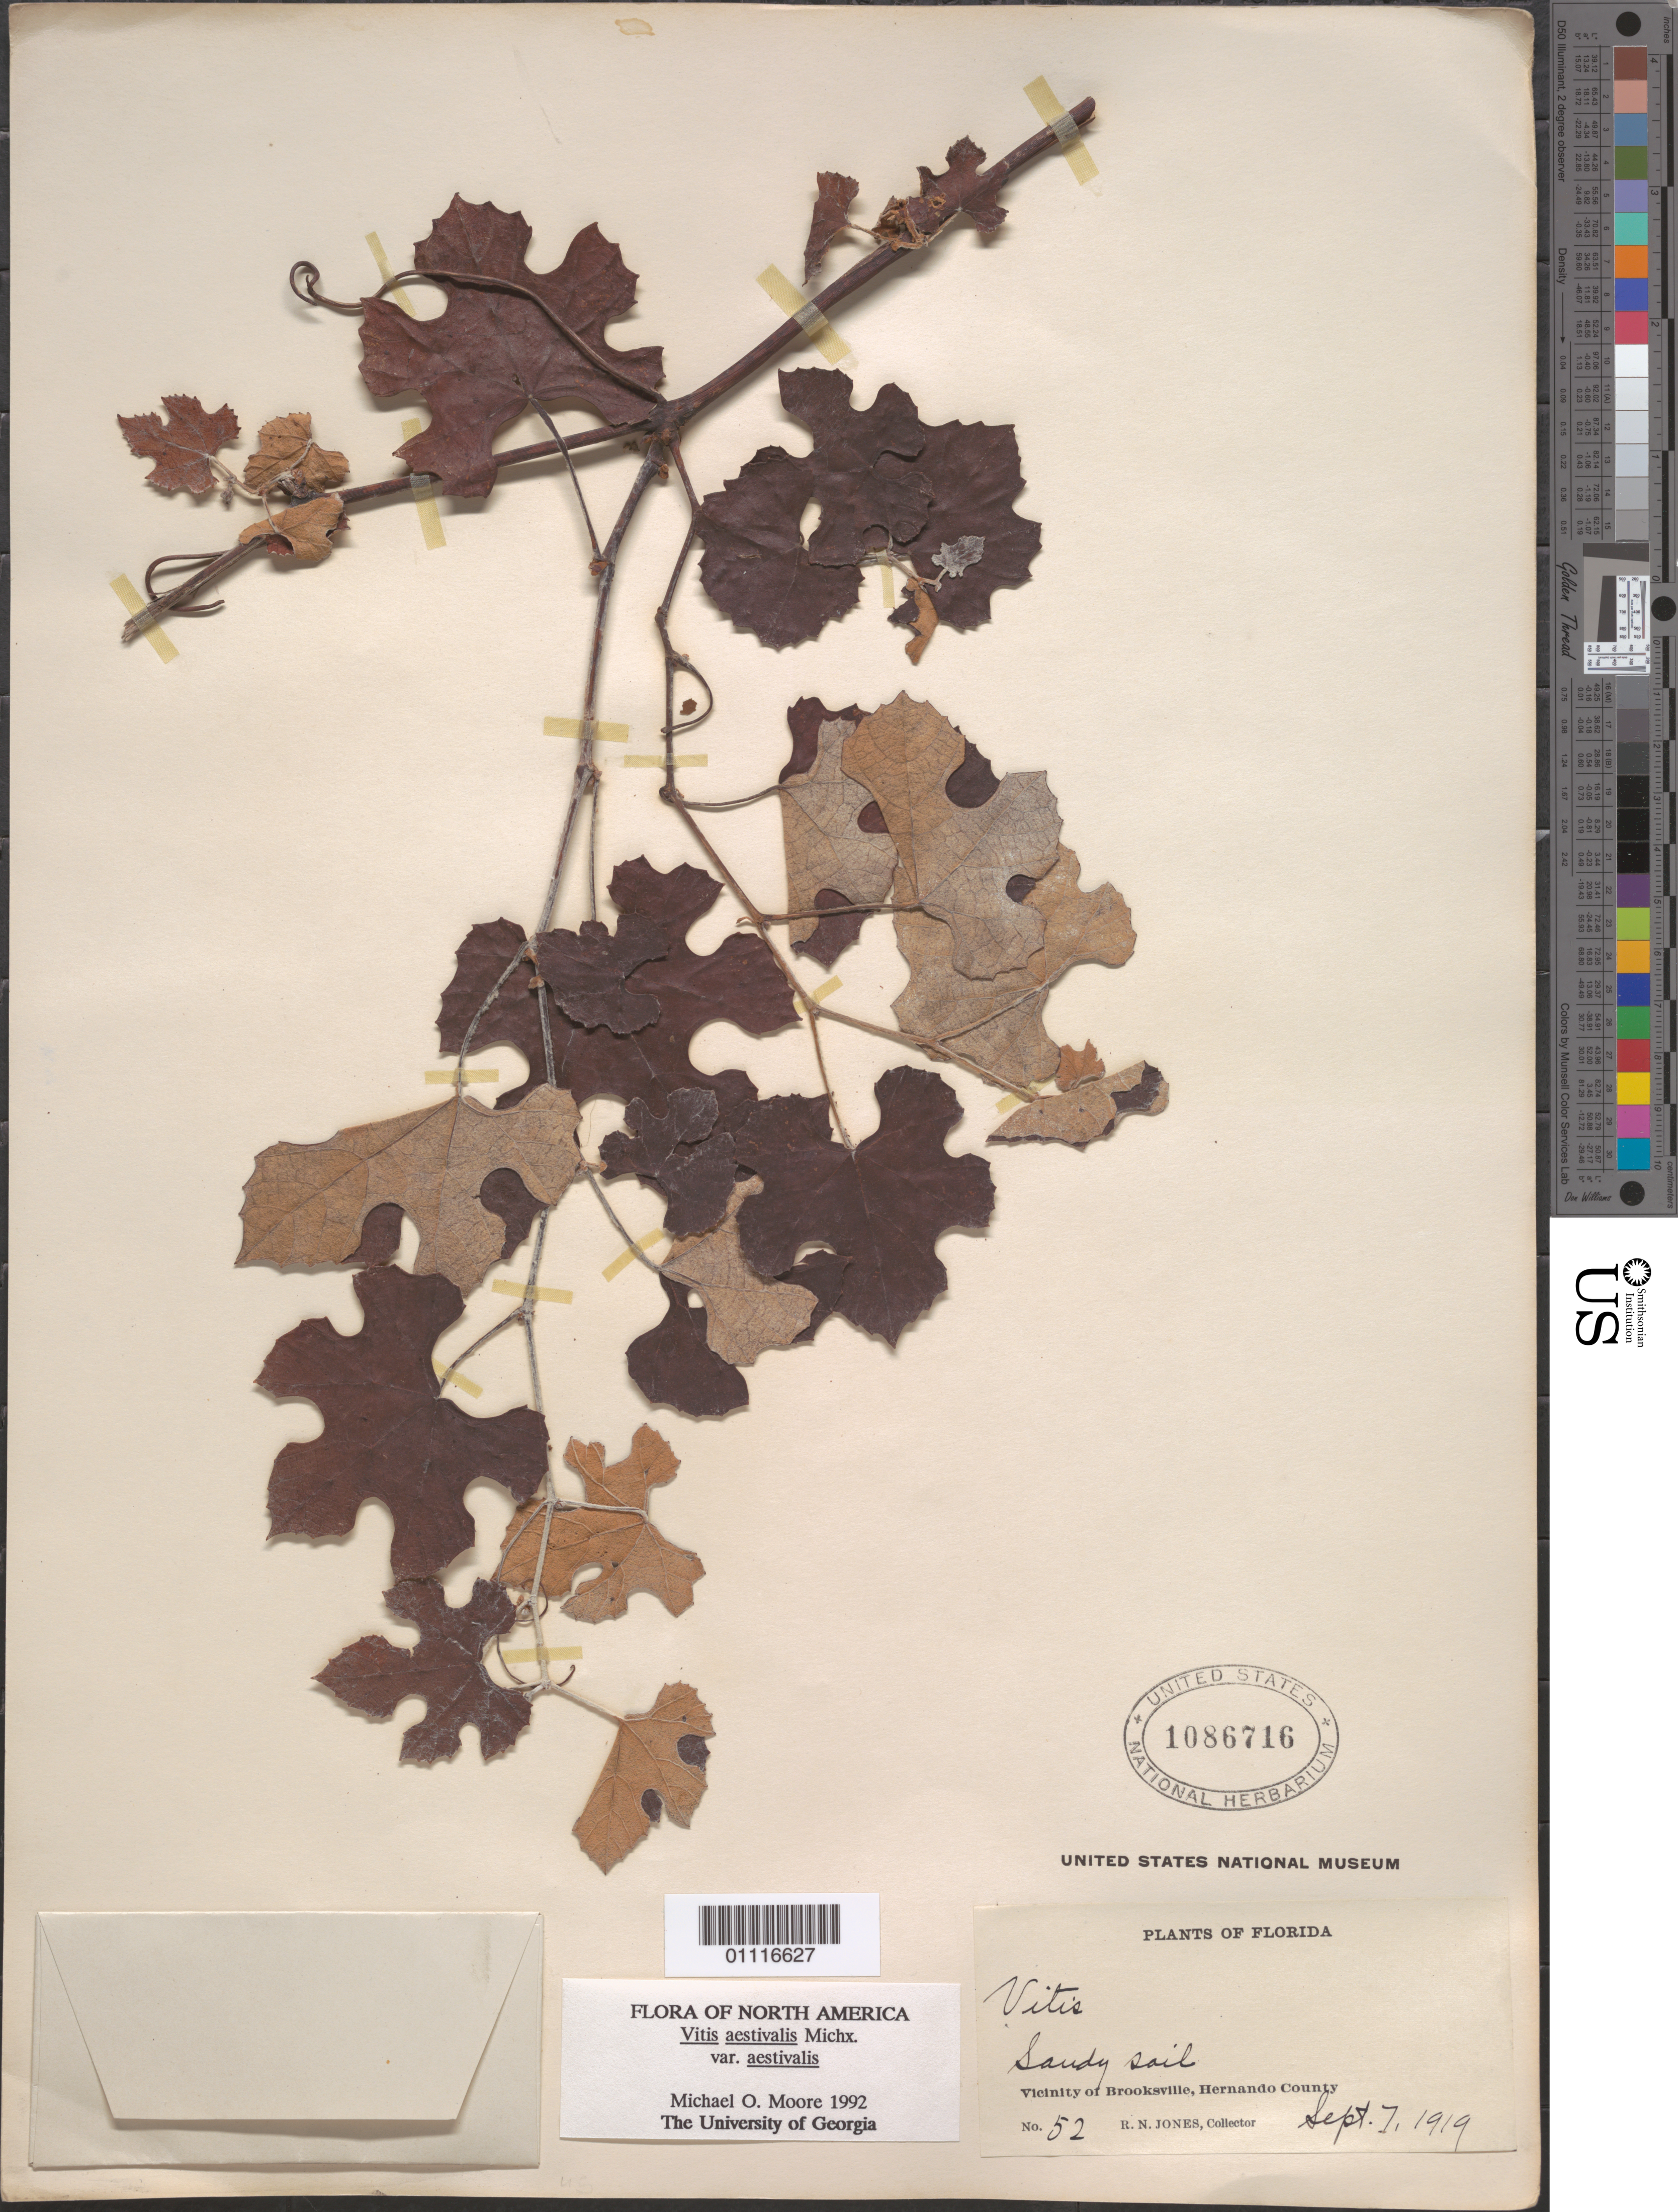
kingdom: Plantae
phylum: Tracheophyta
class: Magnoliopsida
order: Vitales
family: Vitaceae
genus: Vitis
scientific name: Vitis shuttleworthii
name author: House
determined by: Wen, Jun, (BOT), Smithsonian Institution - National Museum of Natural History (UNITED STATES)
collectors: R. N. Jones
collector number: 52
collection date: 1919-09-07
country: United States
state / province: Florida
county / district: Hernando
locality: Sandy Sail, Vicinity of Brooksville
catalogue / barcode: US 514774